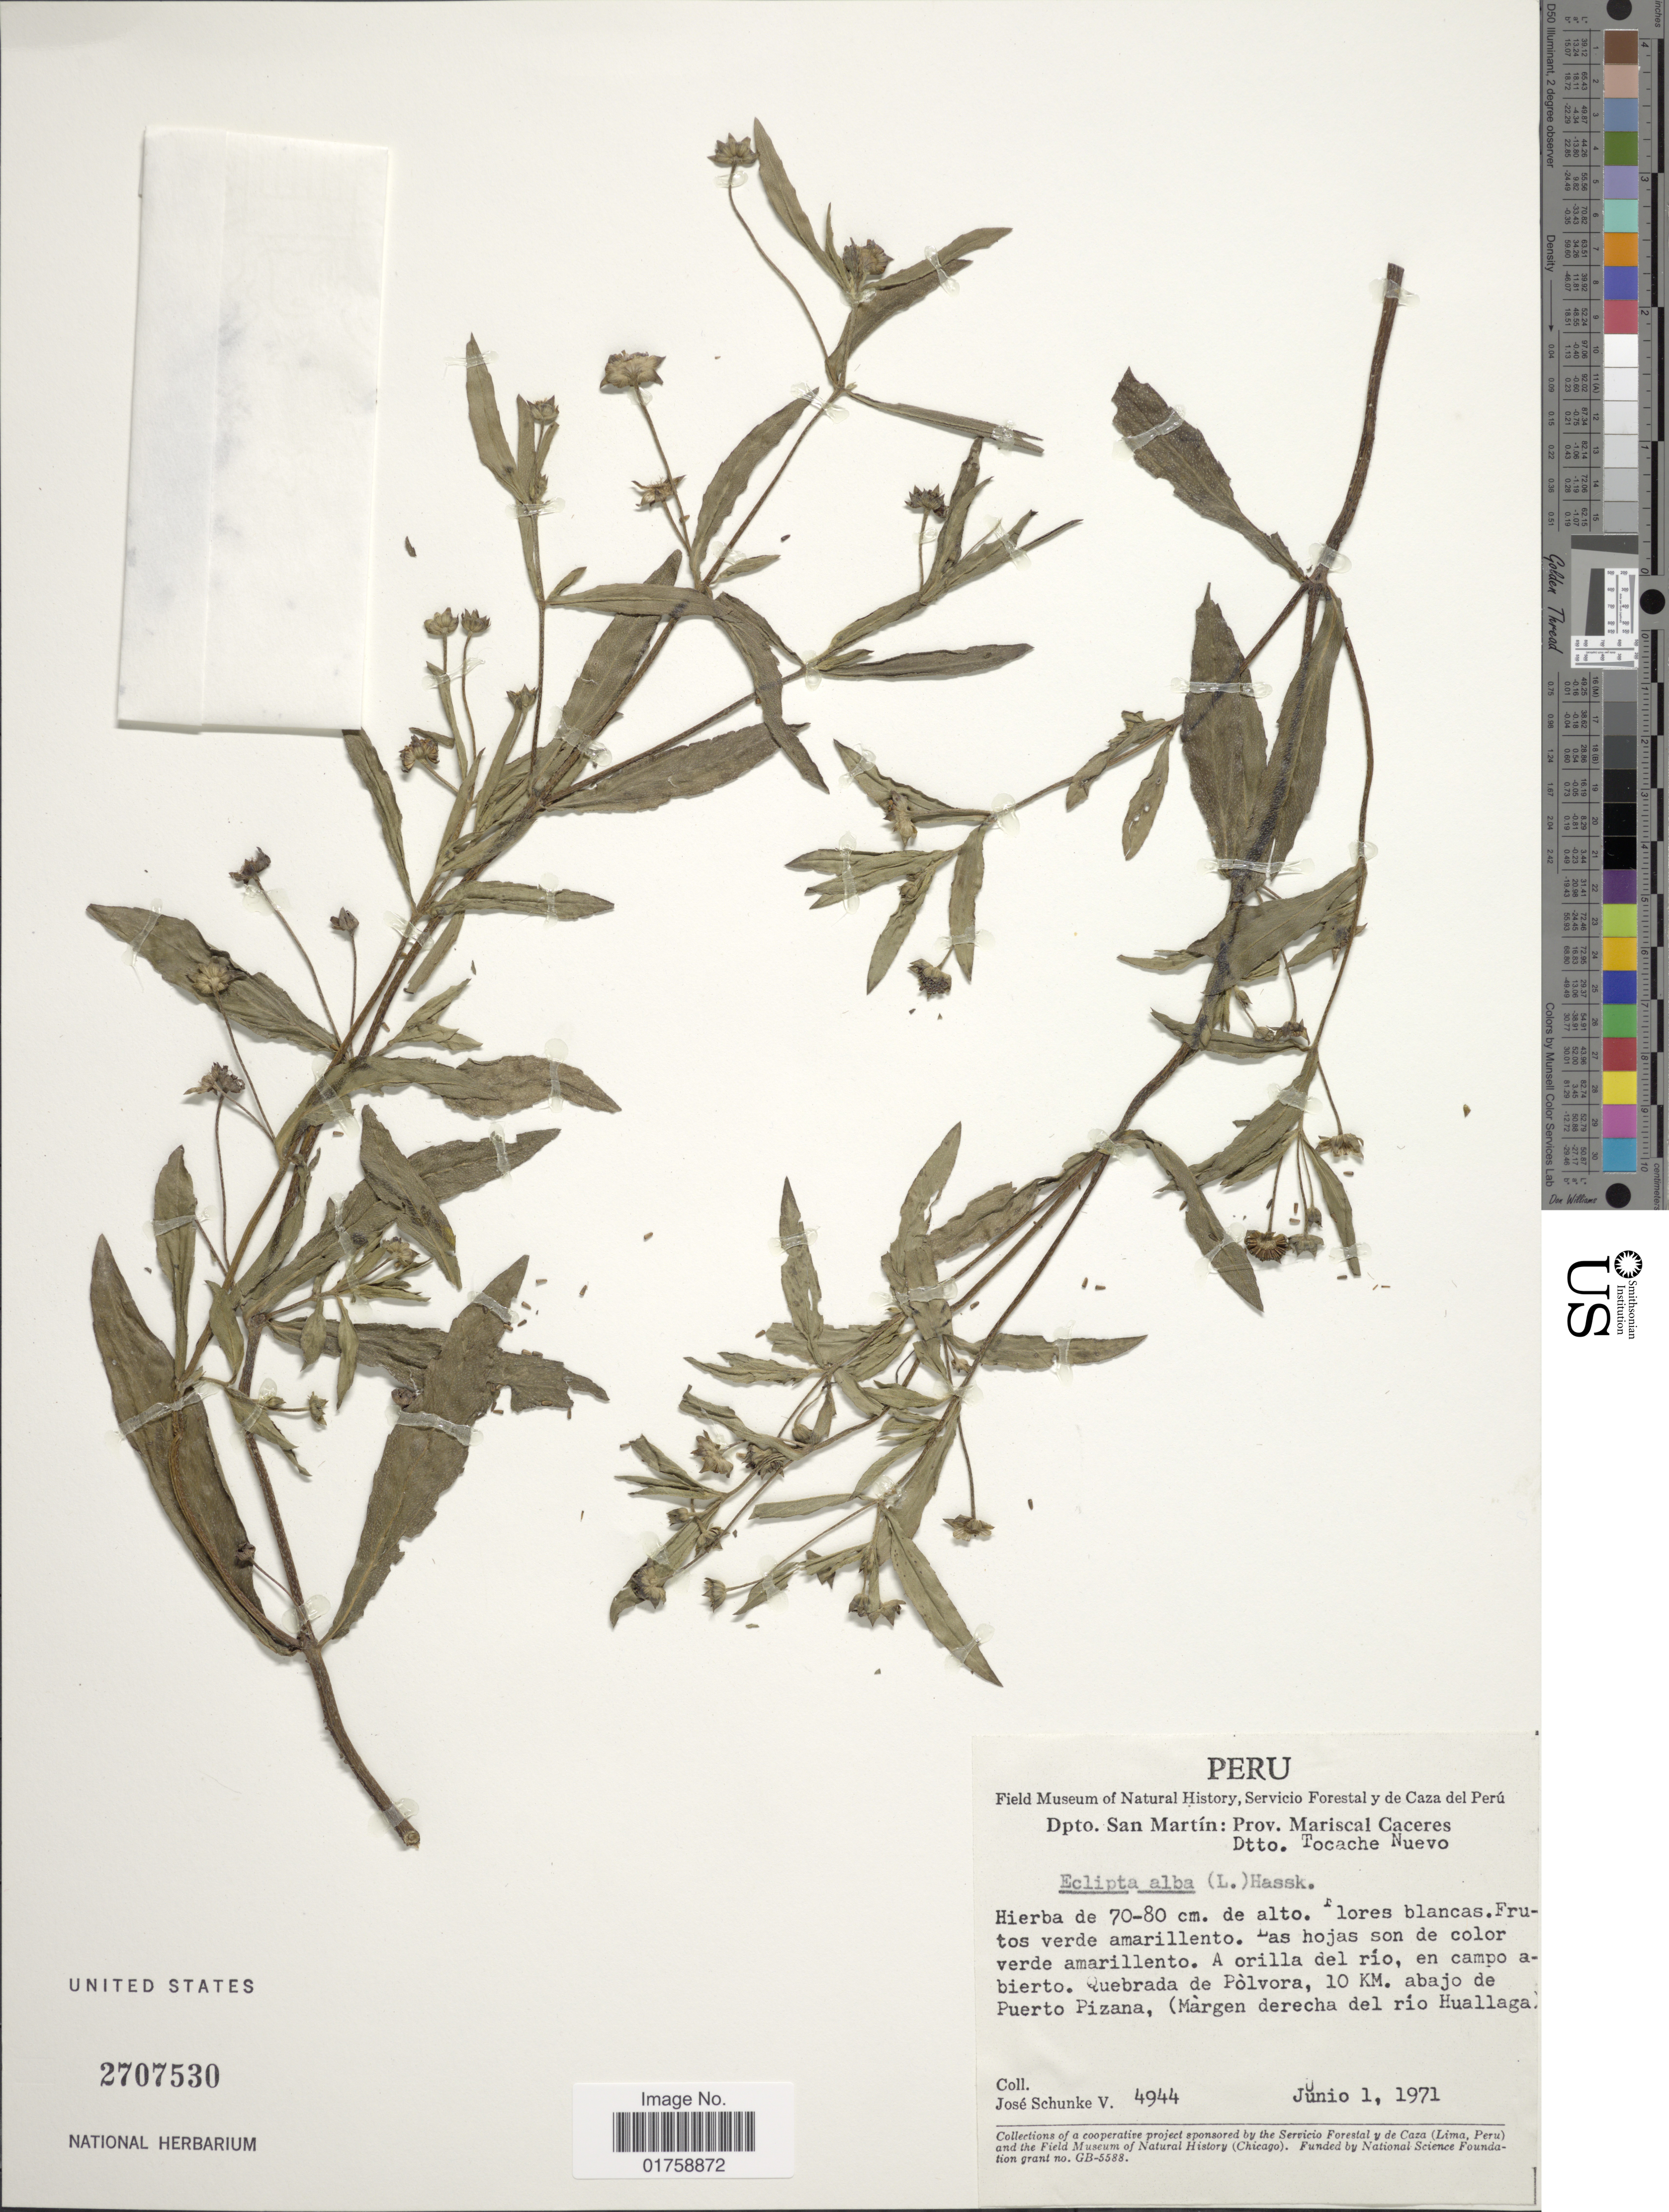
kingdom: Plantae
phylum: Tracheophyta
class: Magnoliopsida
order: Asterales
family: Asteraceae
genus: Eclipta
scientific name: Eclipta alba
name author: (L.) Hassk.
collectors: J. Schunke Vigo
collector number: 4944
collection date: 1971-06-01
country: Peru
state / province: San Martín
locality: Prov. Mariscal Caceres, Ddto. Tocache Nuevo. Quebrada de Polvora, 10 KM. abajo de Puerto Pizana, (Margen derecha del rio Huallaga)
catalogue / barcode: US 2707530